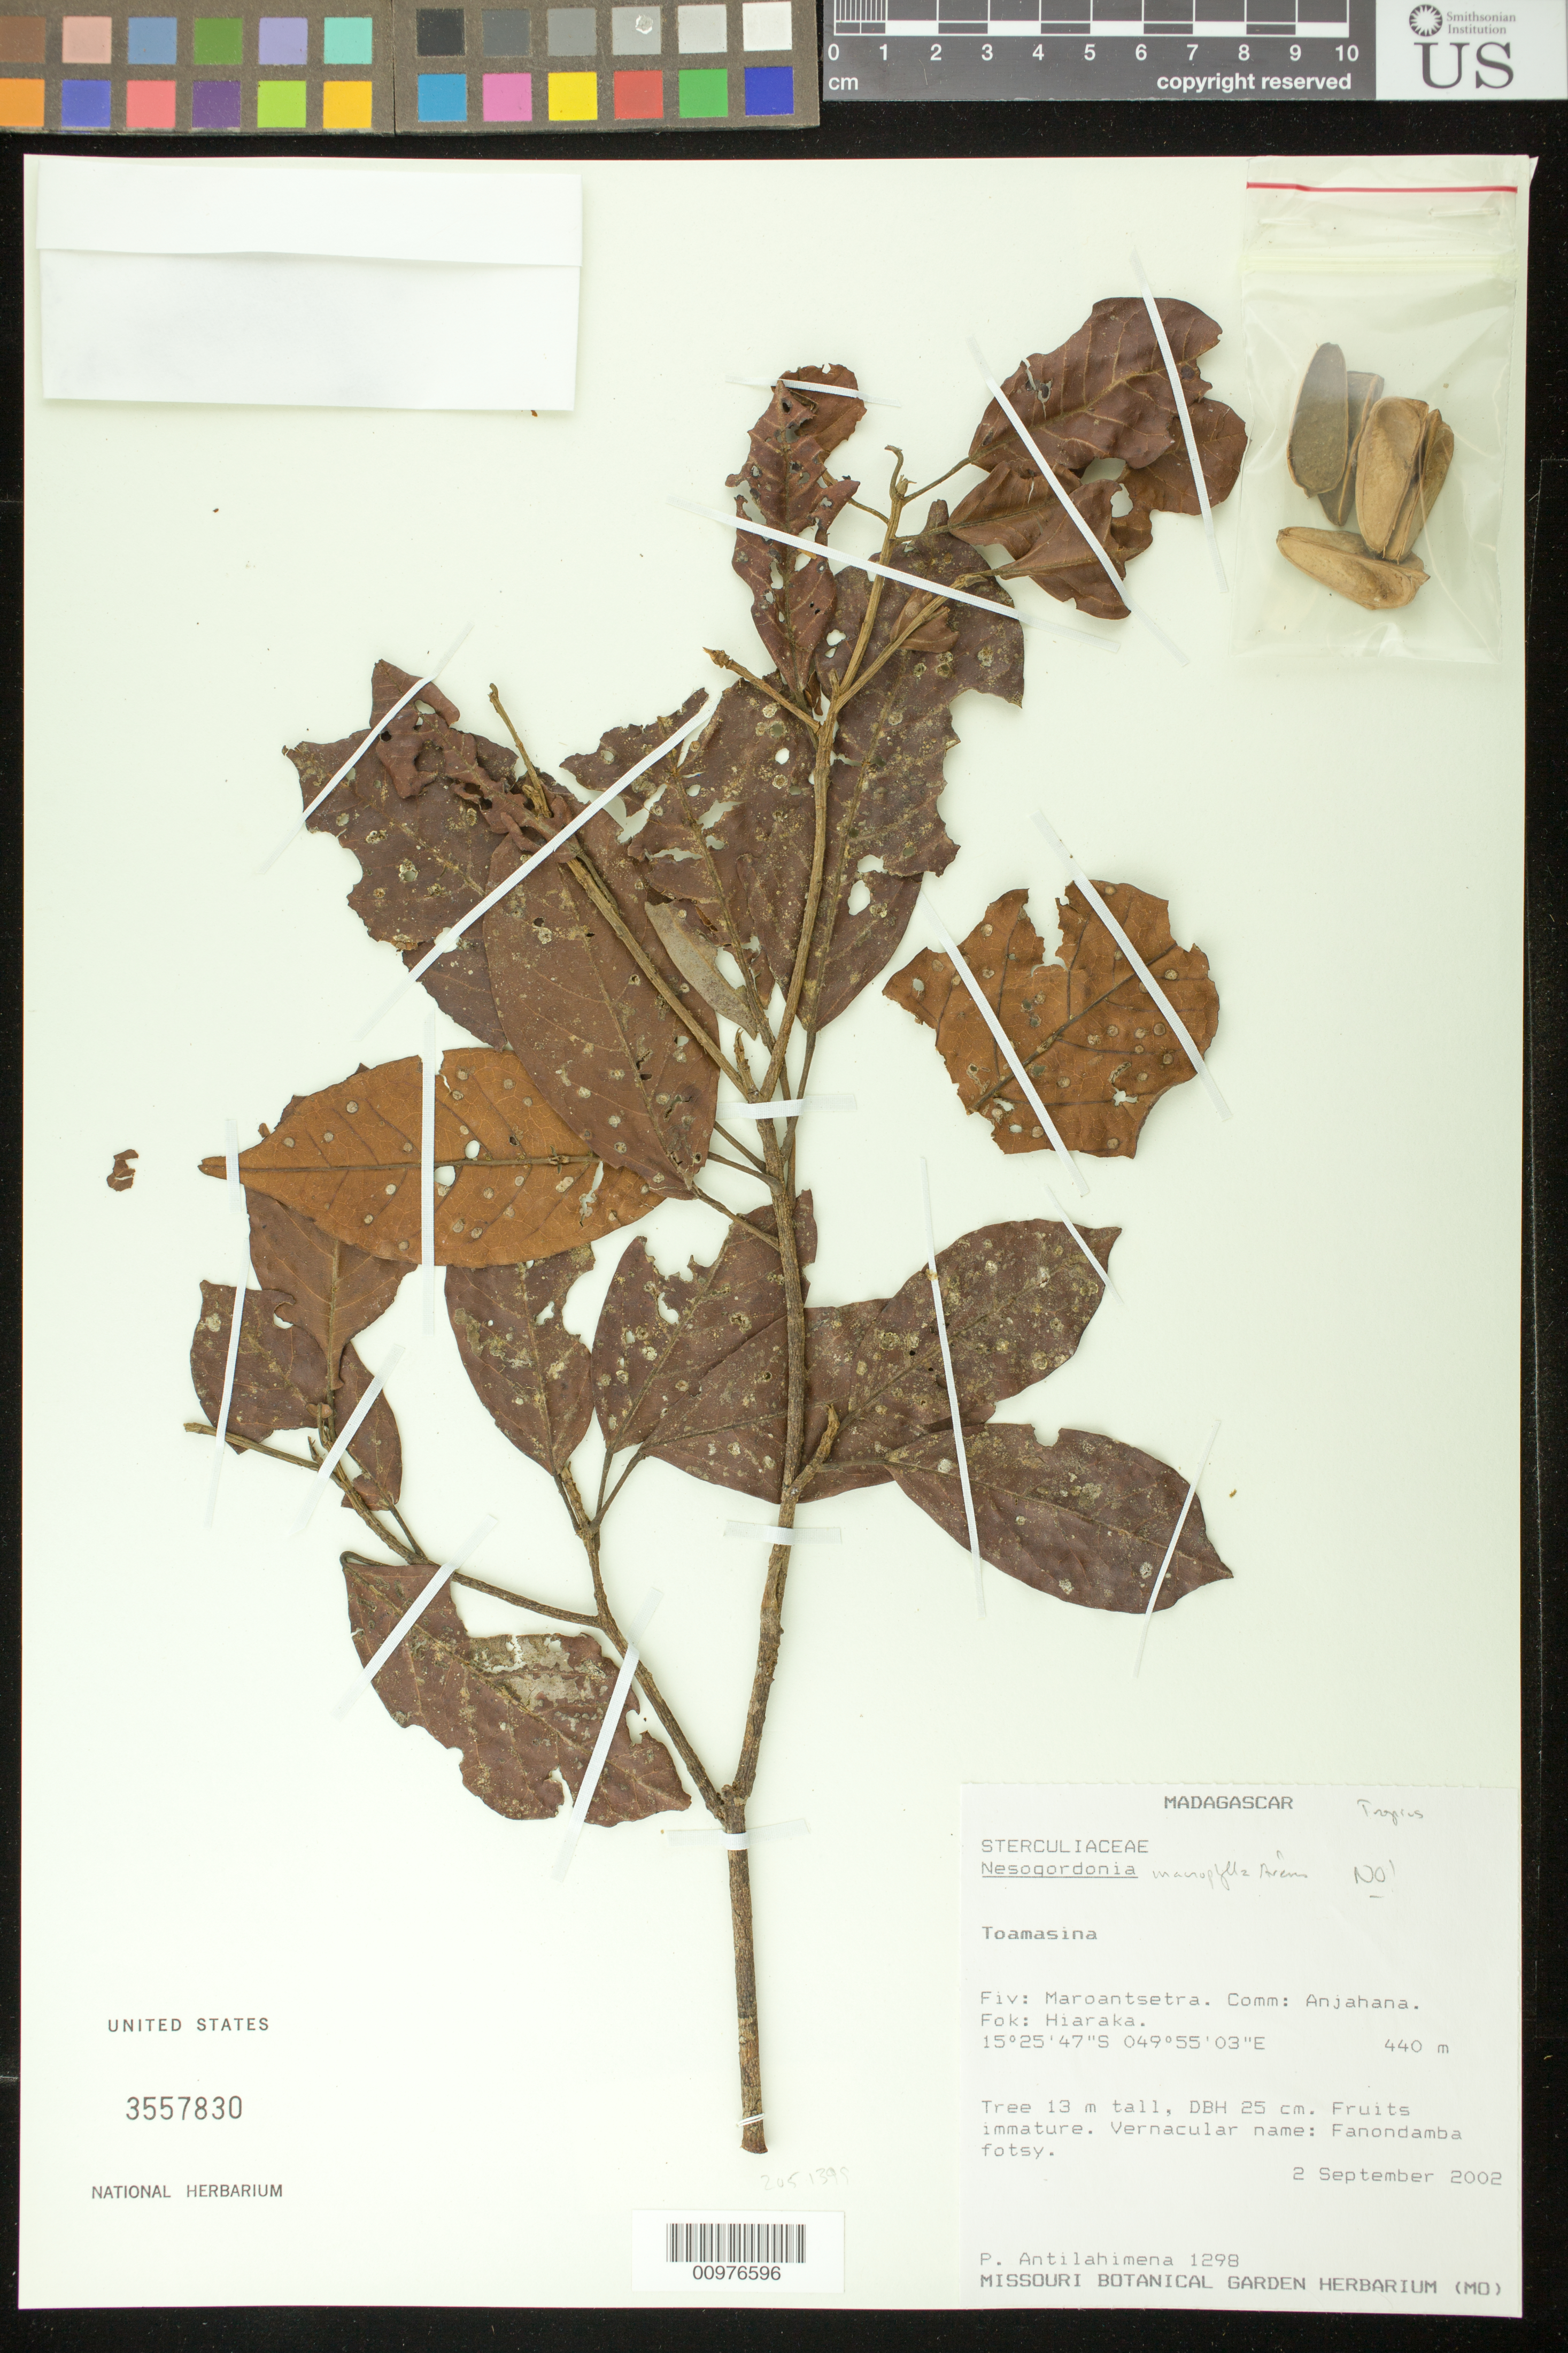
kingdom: Plantae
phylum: Tracheophyta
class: Magnoliopsida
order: Malvales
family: Malvaceae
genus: Nesogordonia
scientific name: Nesogordonia sp.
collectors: P. Antilahimena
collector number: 1298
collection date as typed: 02 Sep 2002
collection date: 2002-09-02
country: Madagascar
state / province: Analanjirofo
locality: Fiv: Maroantsetra. Comm: Anjahana. Fok: Hiaraka.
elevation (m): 440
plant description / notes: Common name: Fanondamba fotsy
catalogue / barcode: US 3557830